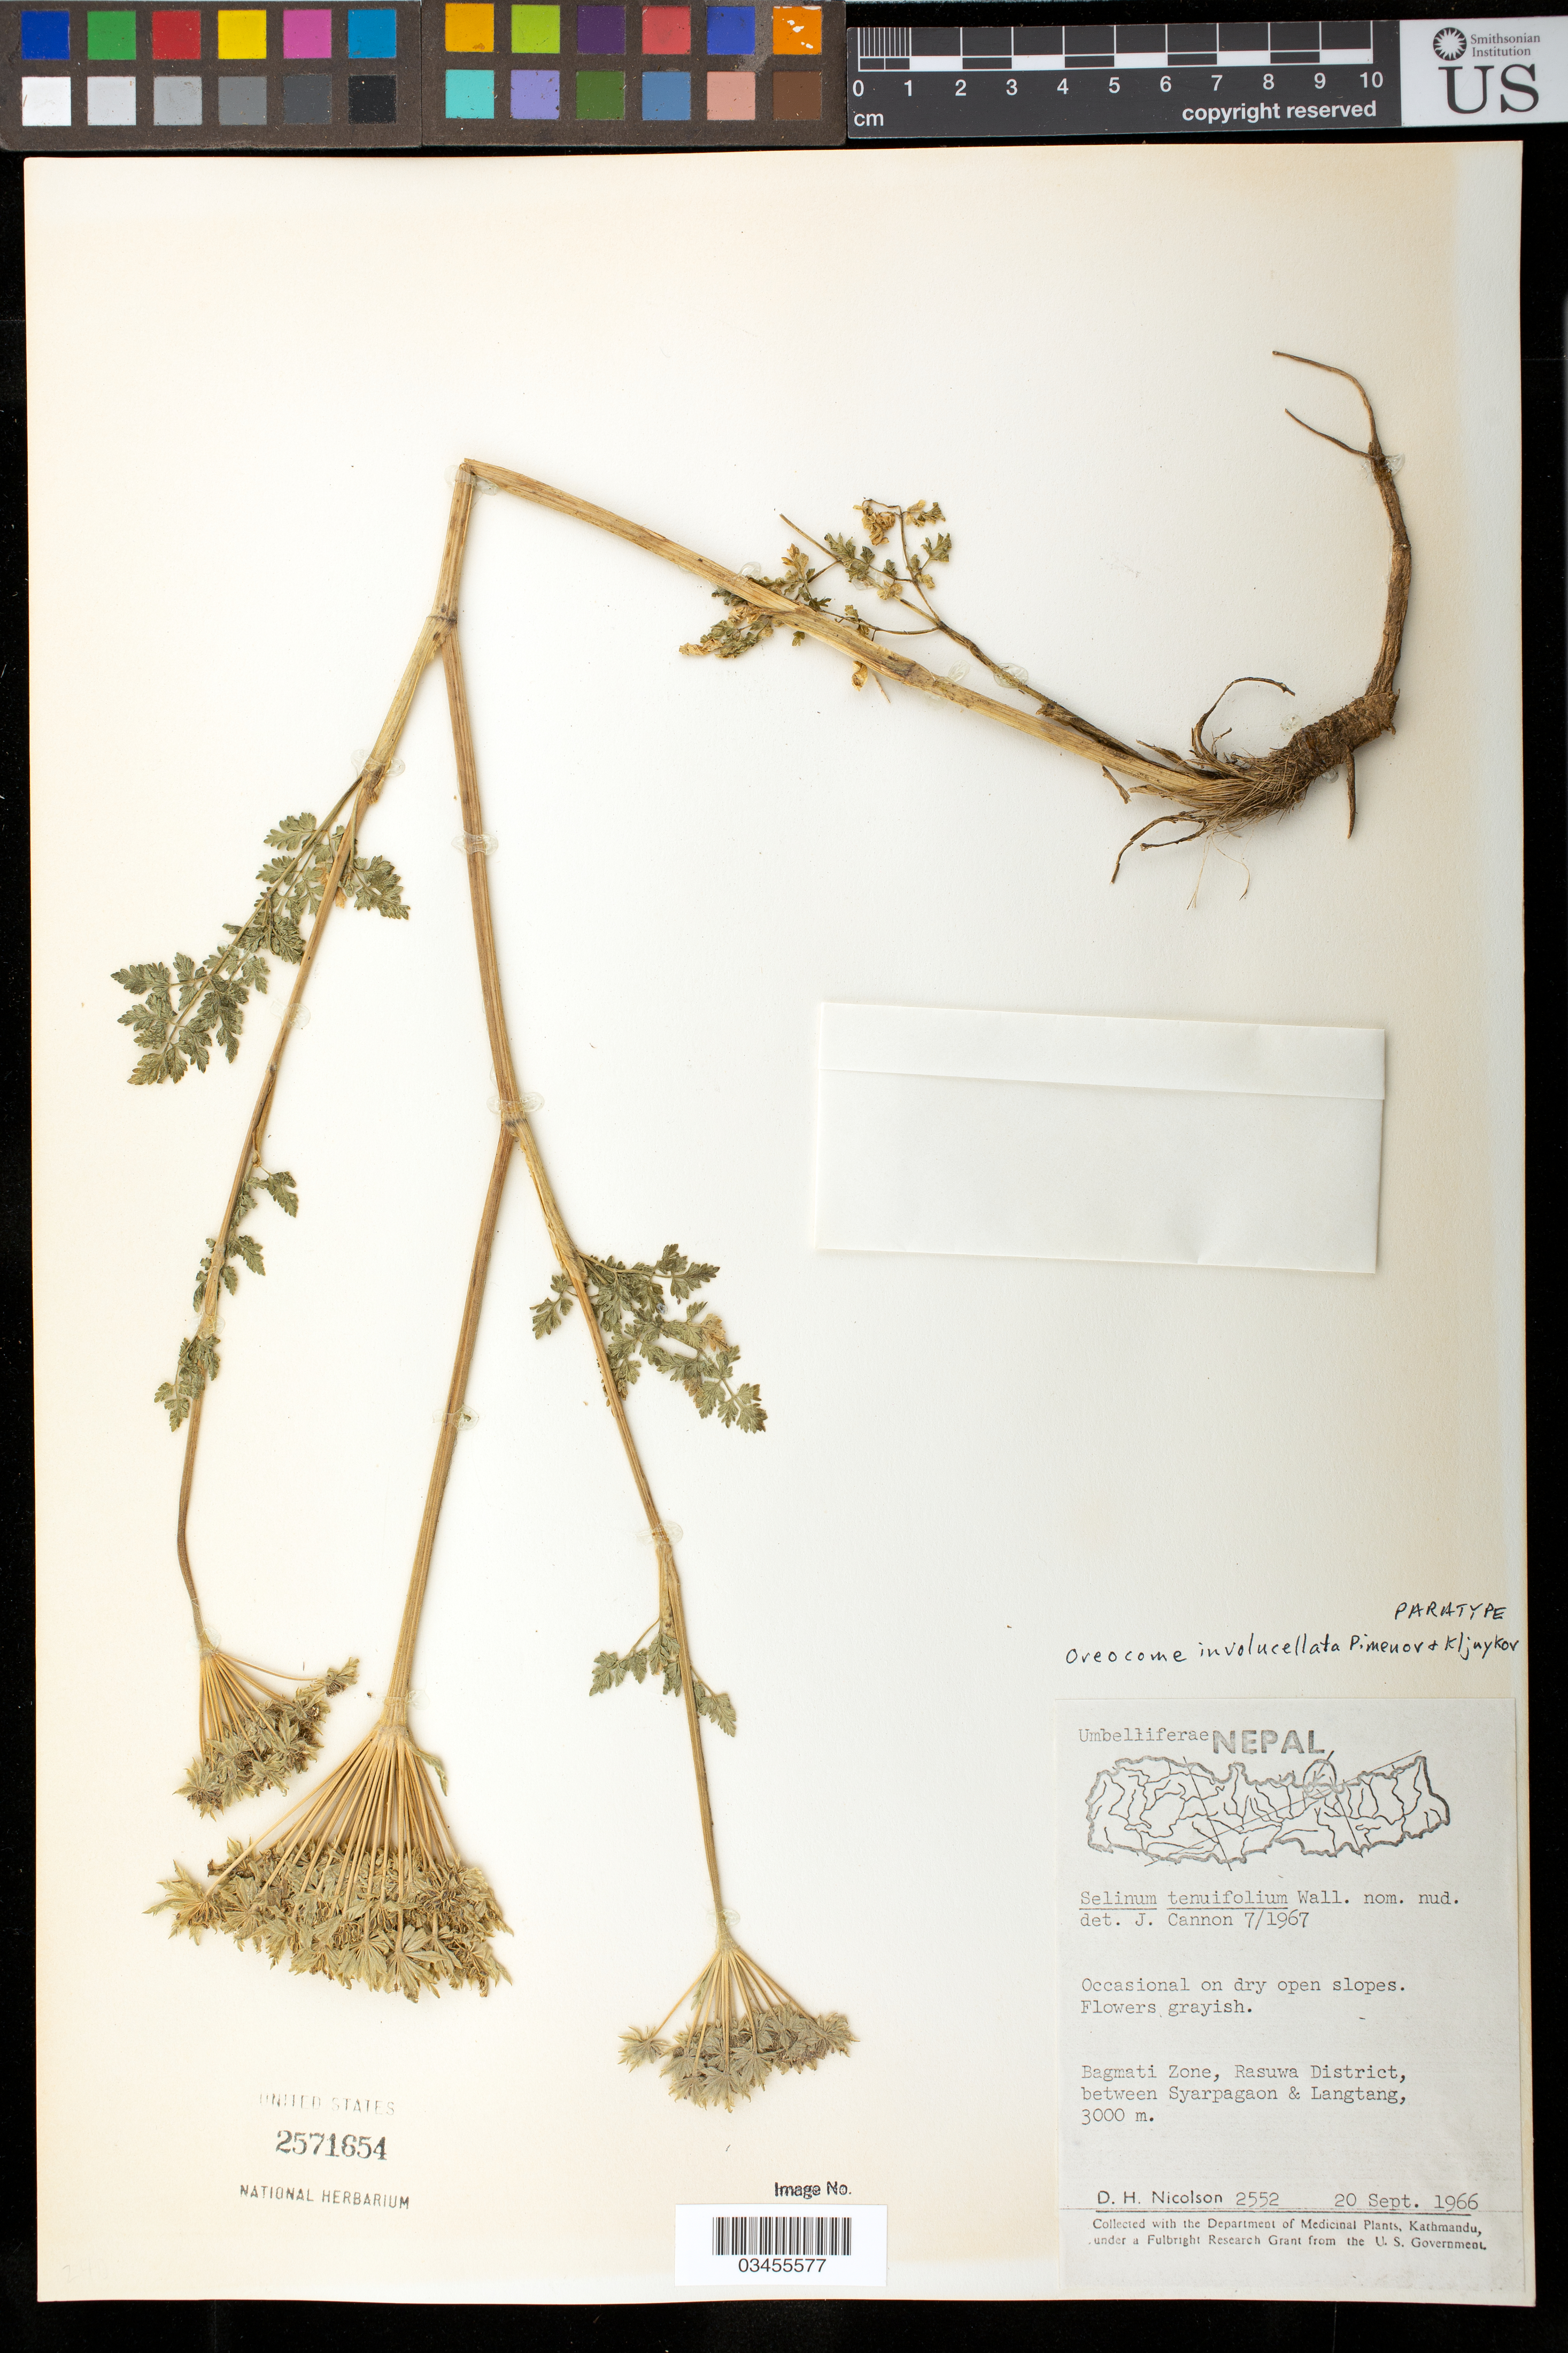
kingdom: Plantae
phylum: Tracheophyta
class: Magnoliopsida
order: Apiales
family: Apiaceae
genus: Oreocome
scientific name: Oreocome involucellata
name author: Pimenov & Kljuykov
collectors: D. H. Nicolson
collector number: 2552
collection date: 1966-09-20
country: Nepal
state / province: Bagmati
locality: Bagmati Zone, Rasuwa District, between Syarpagaon & Langtang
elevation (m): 3000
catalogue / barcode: US 2571654